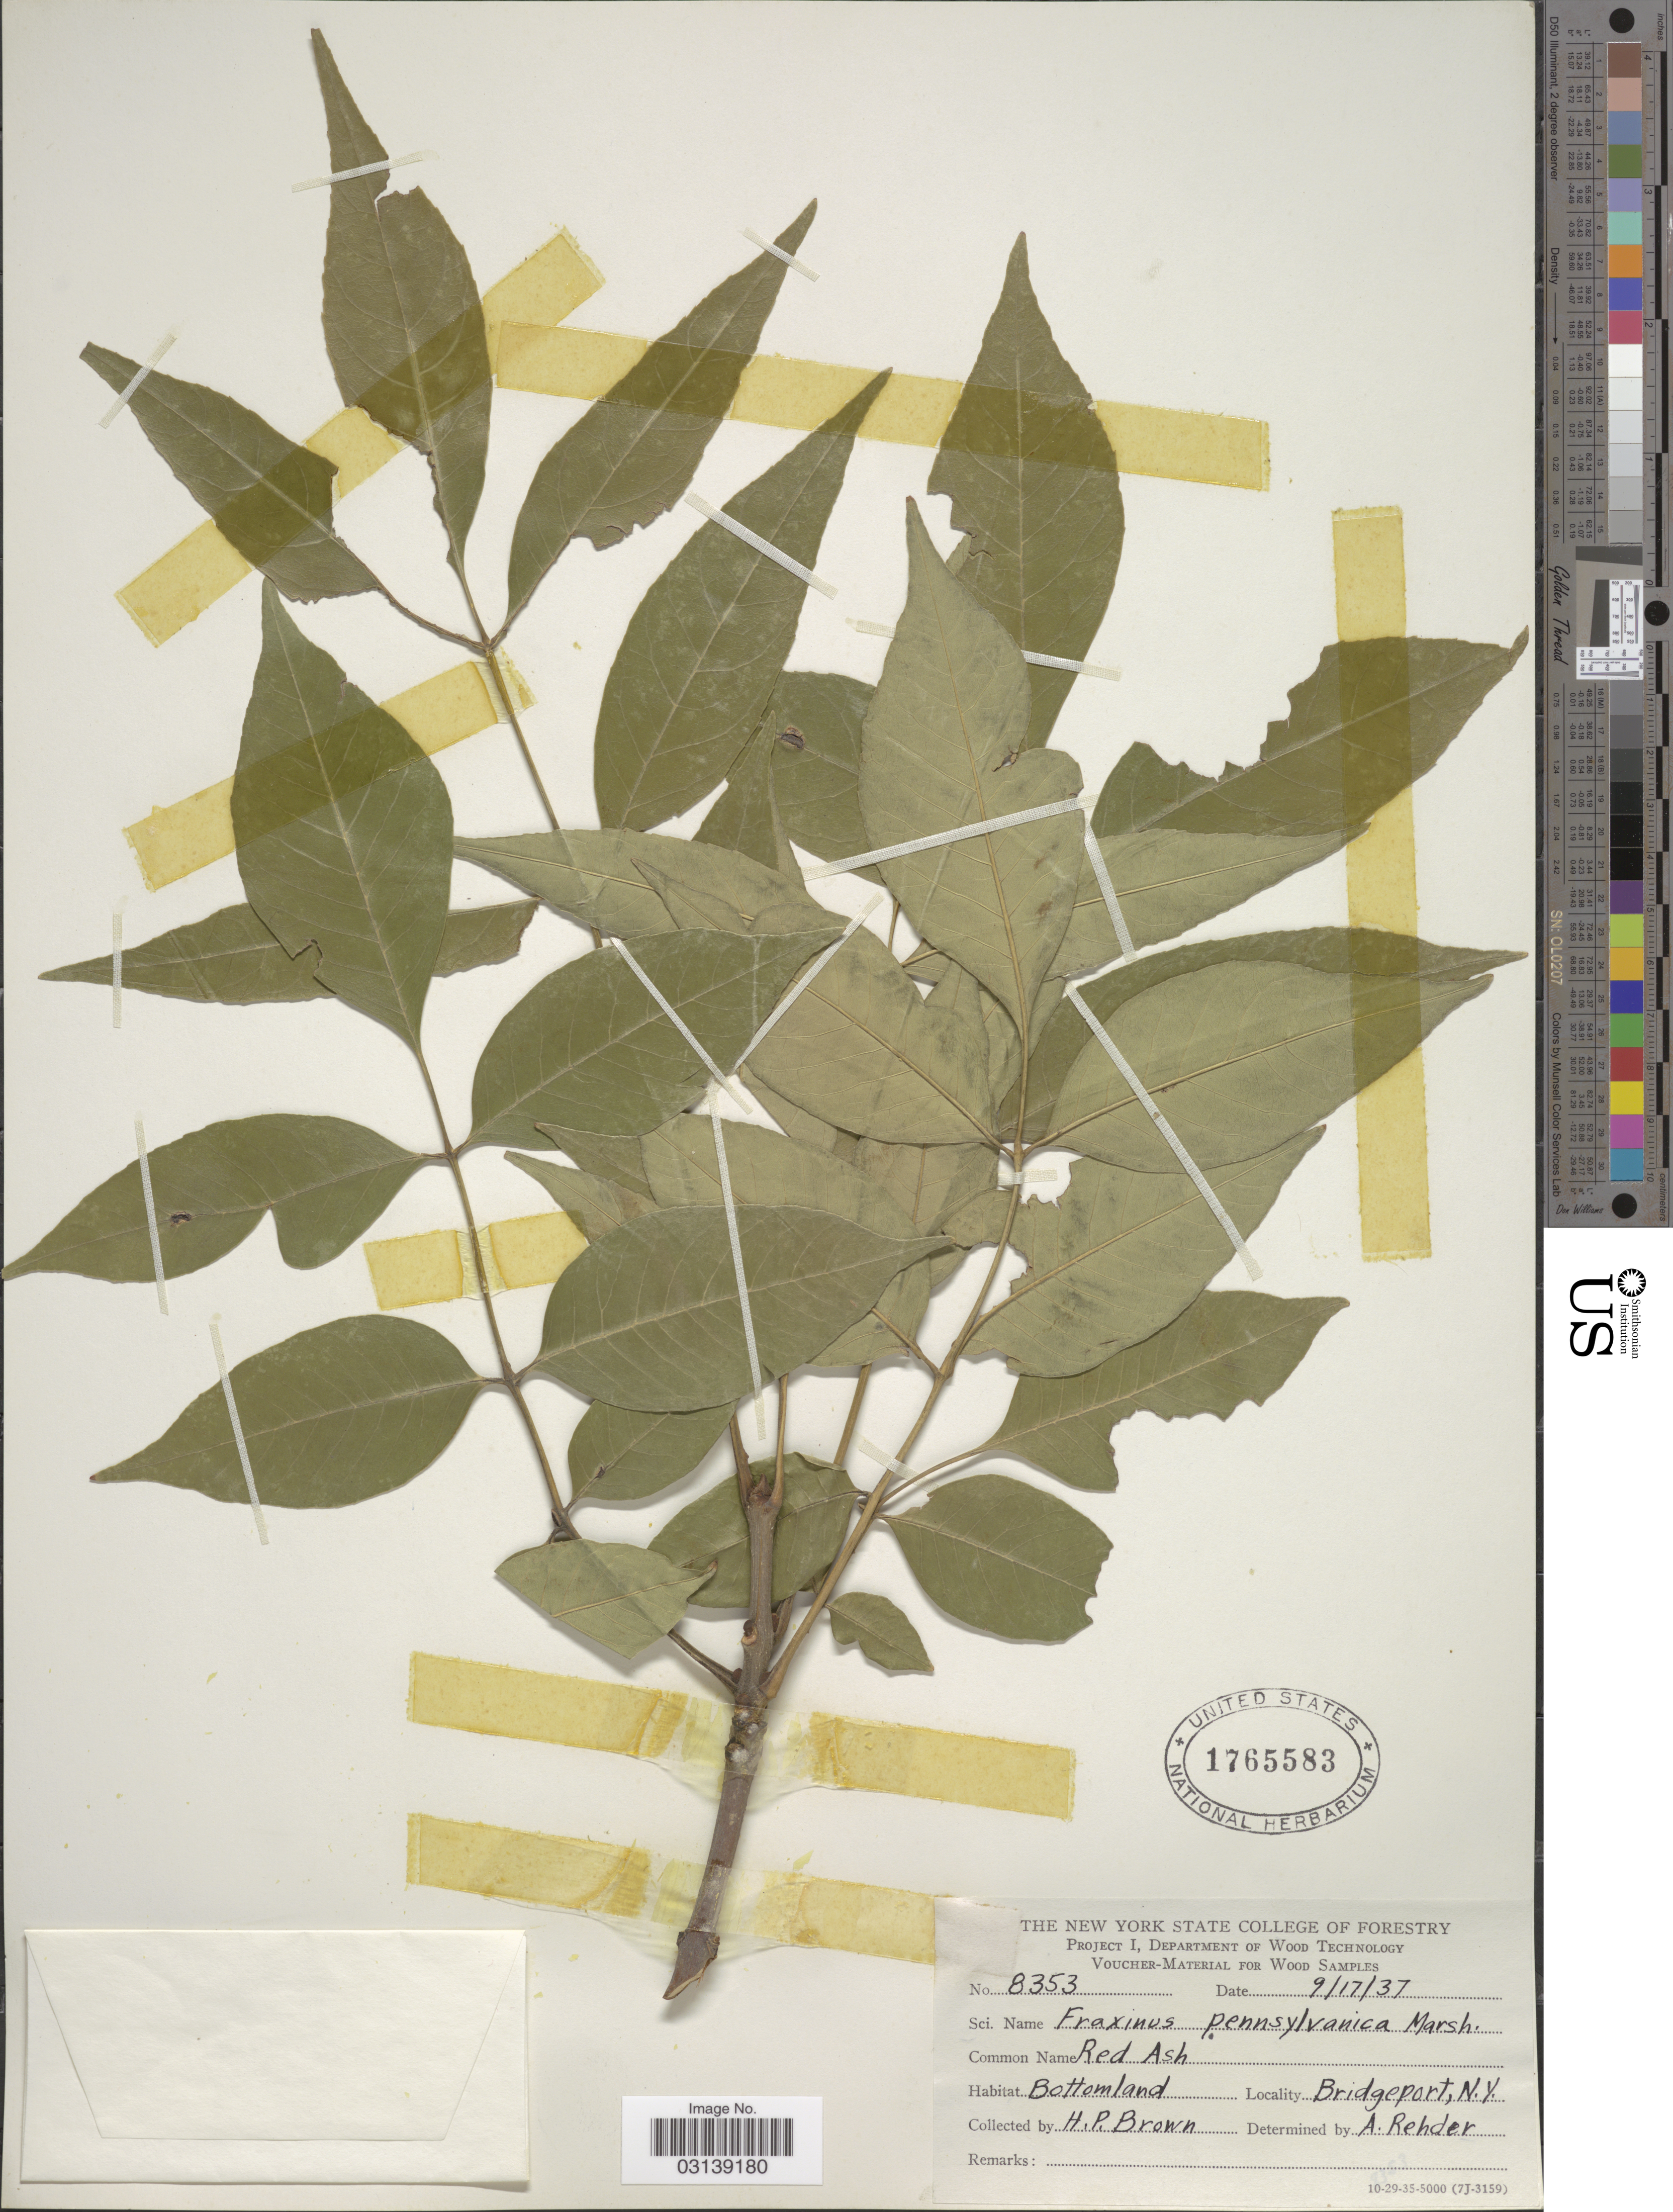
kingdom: Plantae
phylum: Tracheophyta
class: Magnoliopsida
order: Lamiales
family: Oleaceae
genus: Fraxinus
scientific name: Fraxinus pennsylvanica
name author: Marshall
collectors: H. P. Brown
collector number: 8353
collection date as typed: Transcribed d/m/y: 17/9/37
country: United States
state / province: New York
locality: Bottomland. Bridgeport.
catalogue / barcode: US 1765583